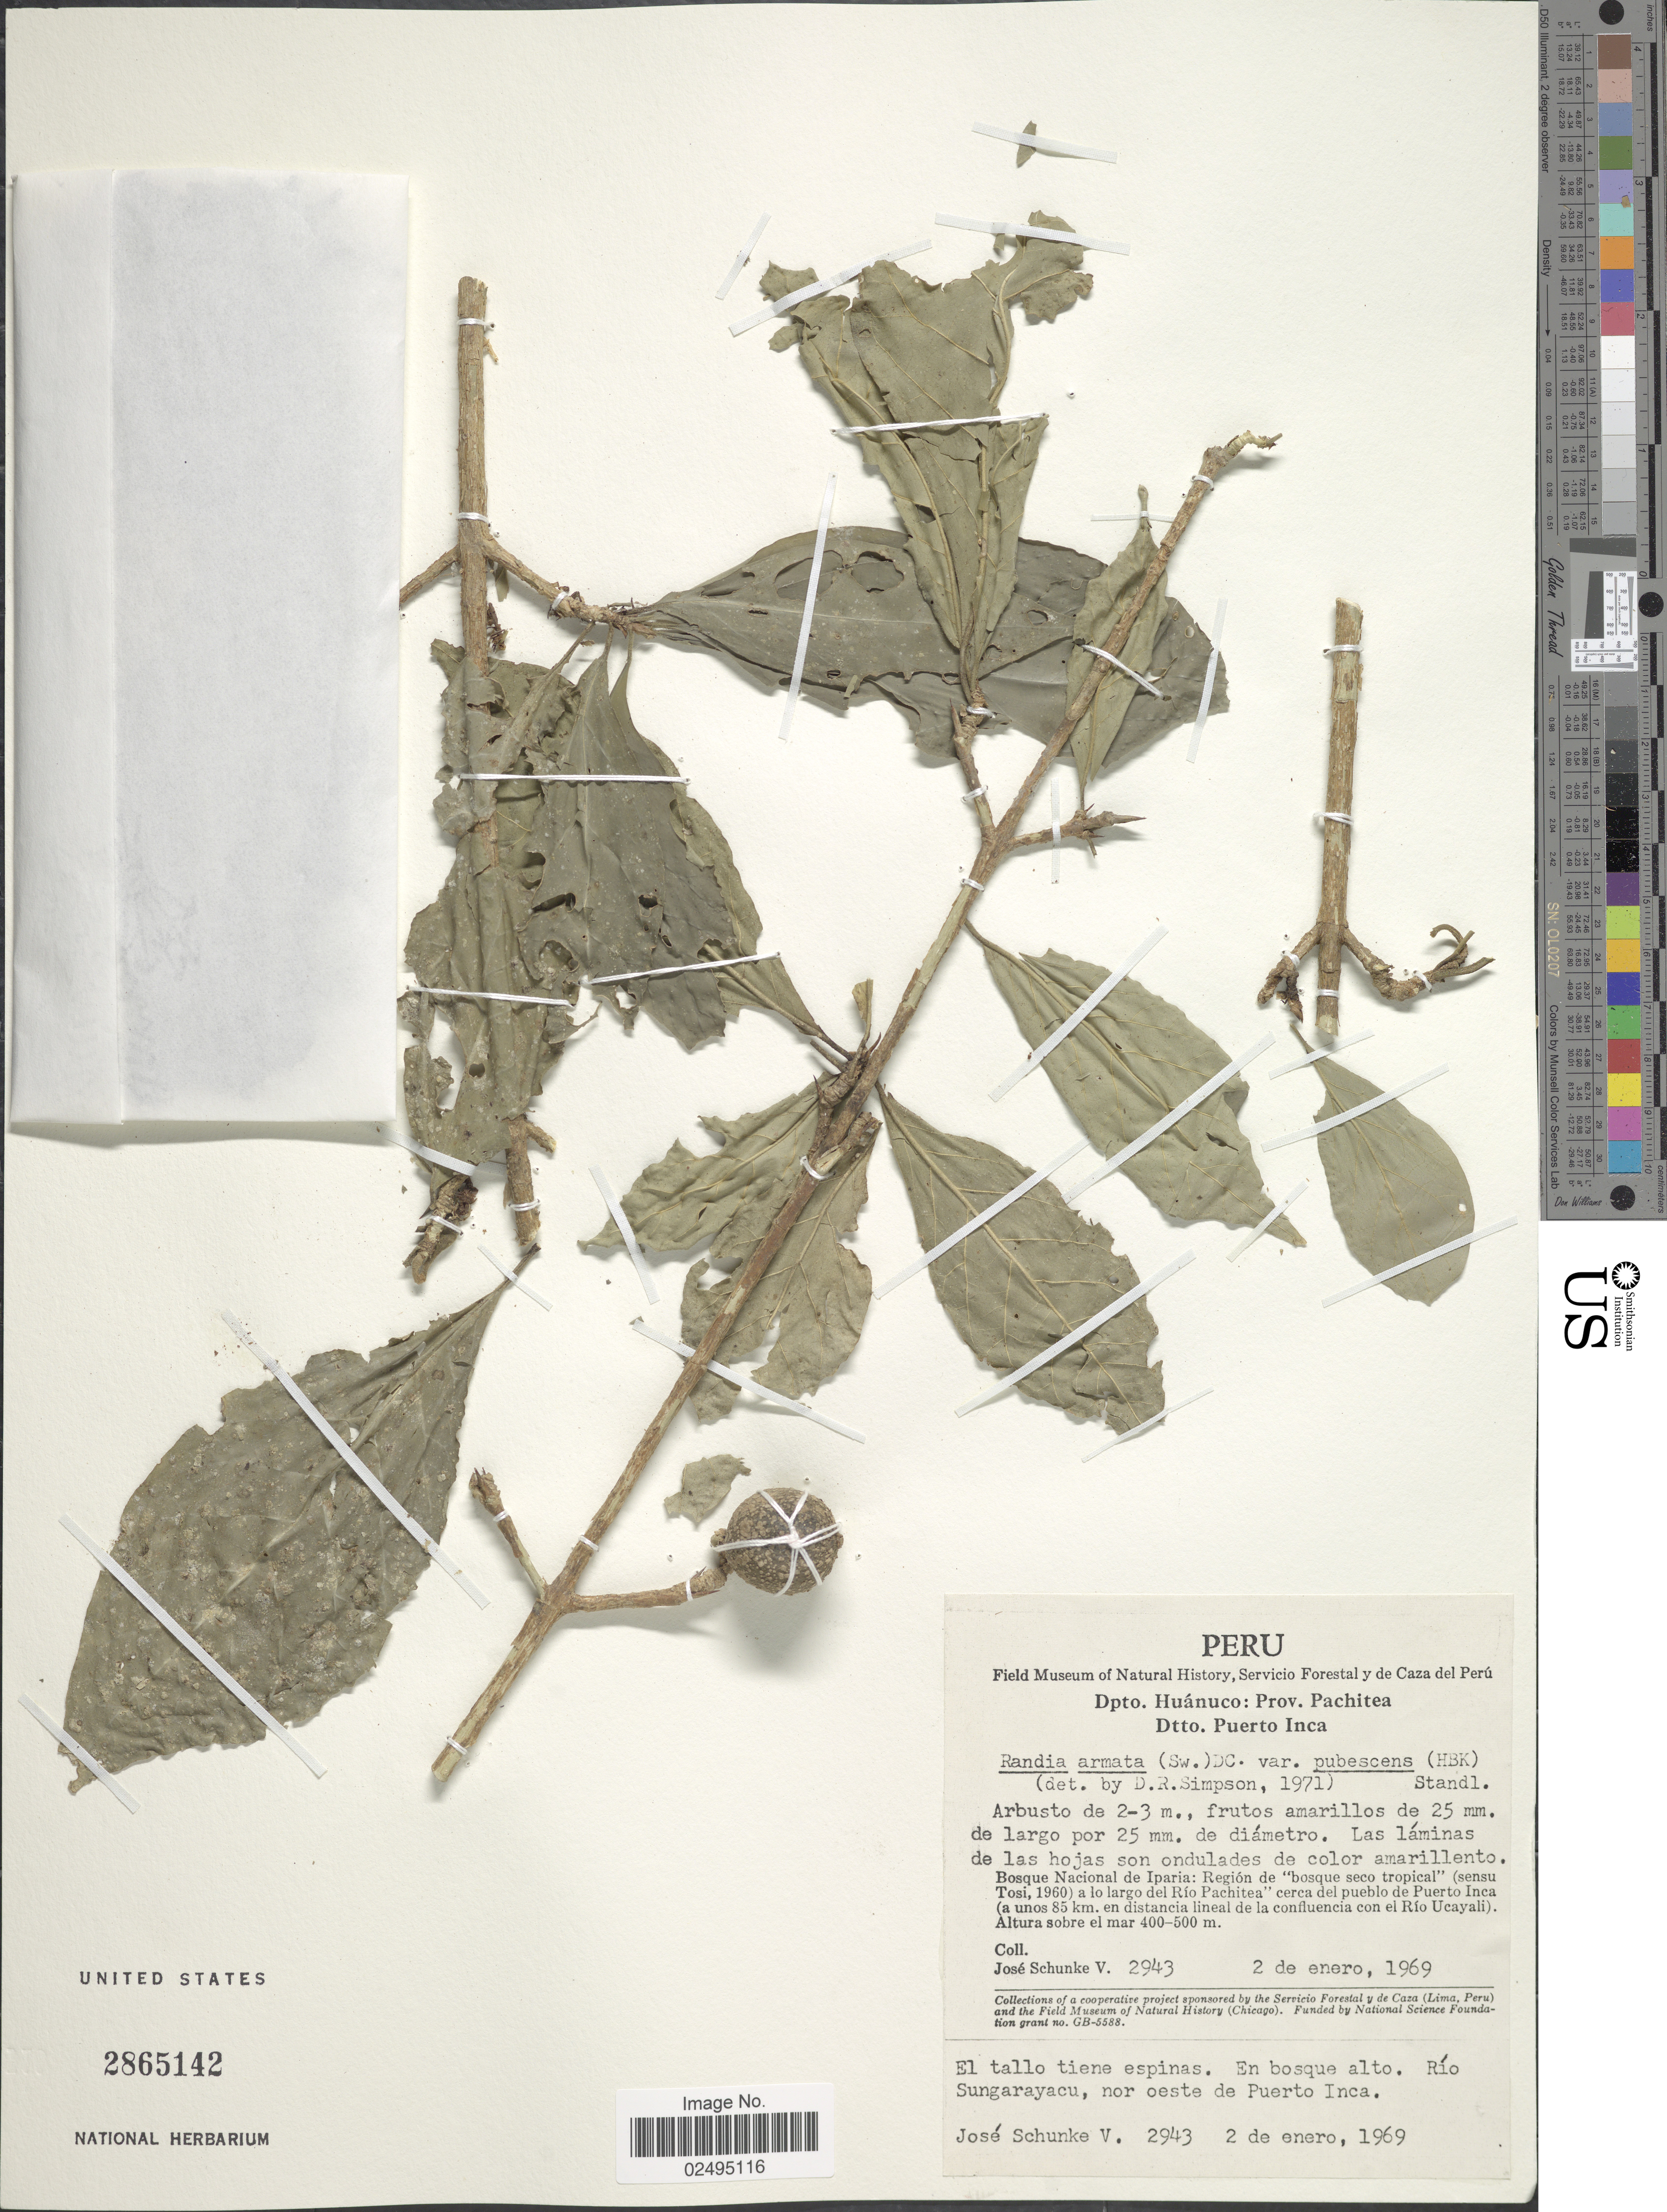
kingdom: Plantae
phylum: Tracheophyta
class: Magnoliopsida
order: Gentianales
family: Rubiaceae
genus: Randia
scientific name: Randia armata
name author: (Sw.) DC.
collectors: J. Schunke Vigo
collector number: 2943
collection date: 1969-01-02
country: Peru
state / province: Huánuco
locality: Prov. Pachitea, Dtto. Puerto Inca, Bosque Nacional de Iparia: Region de "bosque seco tropical" a lo largo del Rio Pachitea cerca del pueblo de Puerto Inca (a unos 85 km. en distancia lineal de la confluencia con el Rio Ucayali), Rio Sungarayacu, nor oeste de Puerto Inca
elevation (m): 400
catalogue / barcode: US 2865142